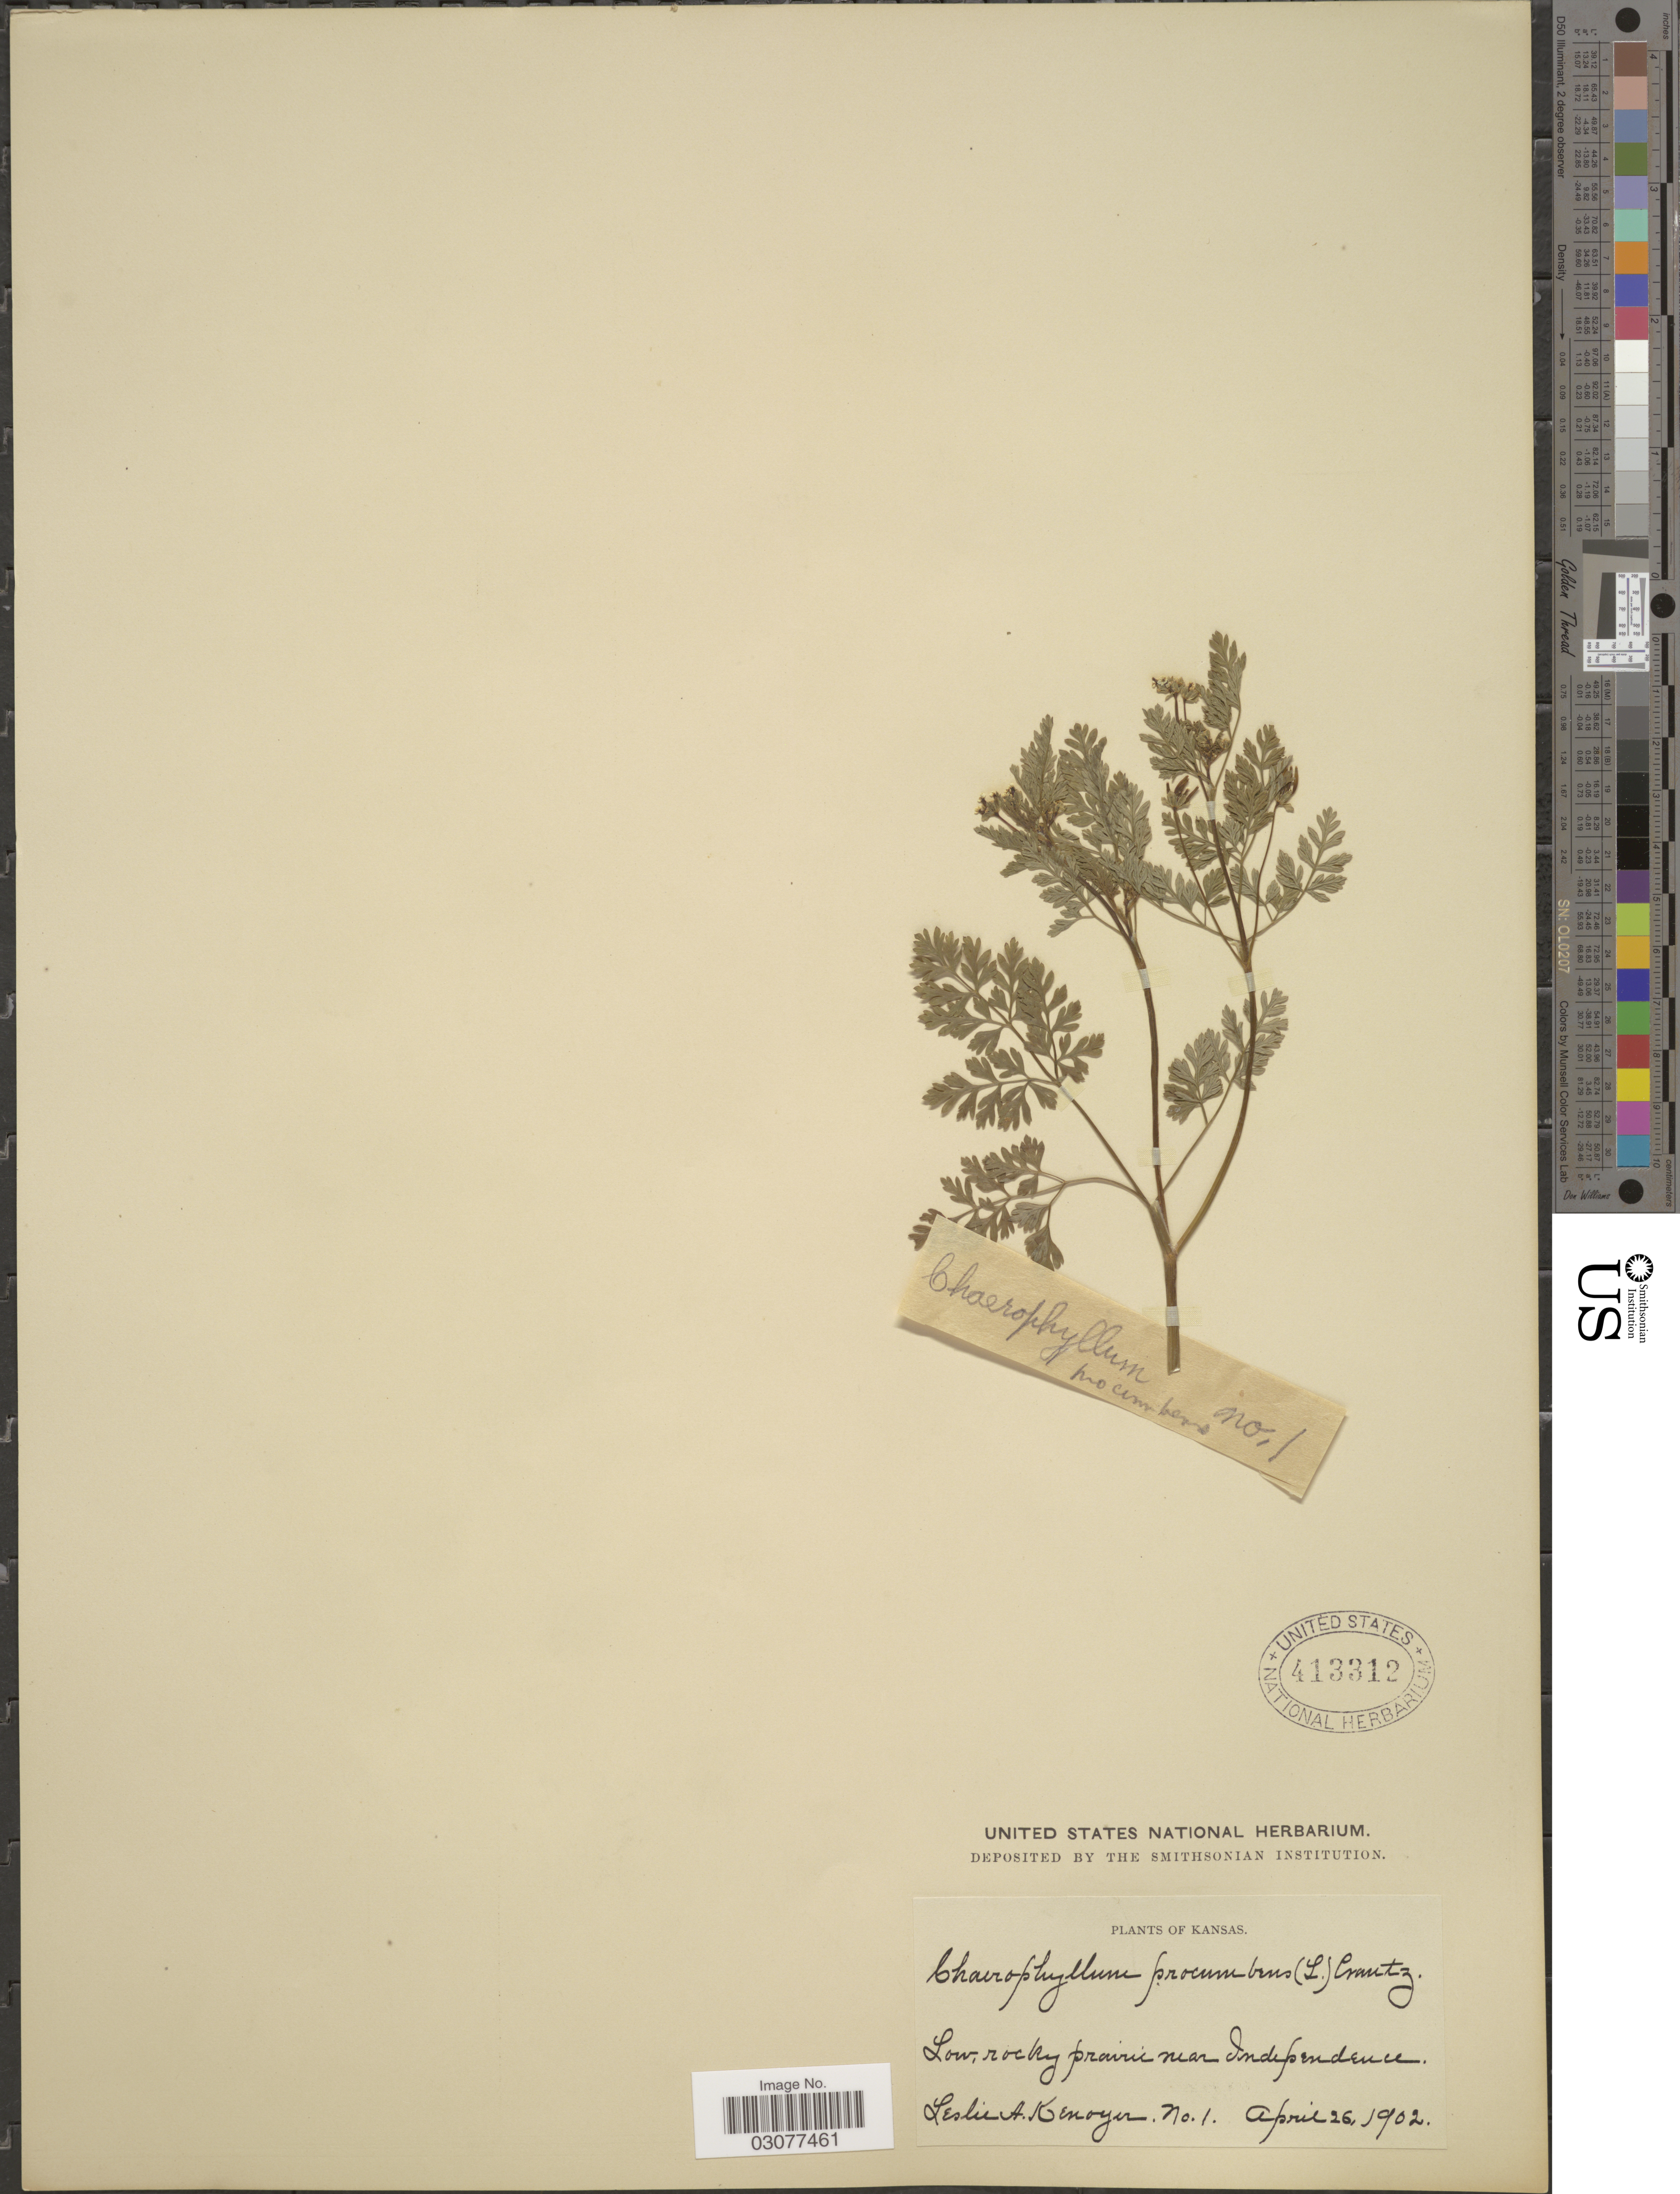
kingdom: Plantae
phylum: Tracheophyta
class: Magnoliopsida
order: Apiales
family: Apiaceae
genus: Chaerophyllum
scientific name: Chaerophyllum tainturieri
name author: Hook.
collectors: L. A. Kenoyer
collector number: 1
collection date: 1902-04-26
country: United States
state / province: Kansas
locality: Low, rocky prairie near Independence.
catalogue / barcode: US 413312